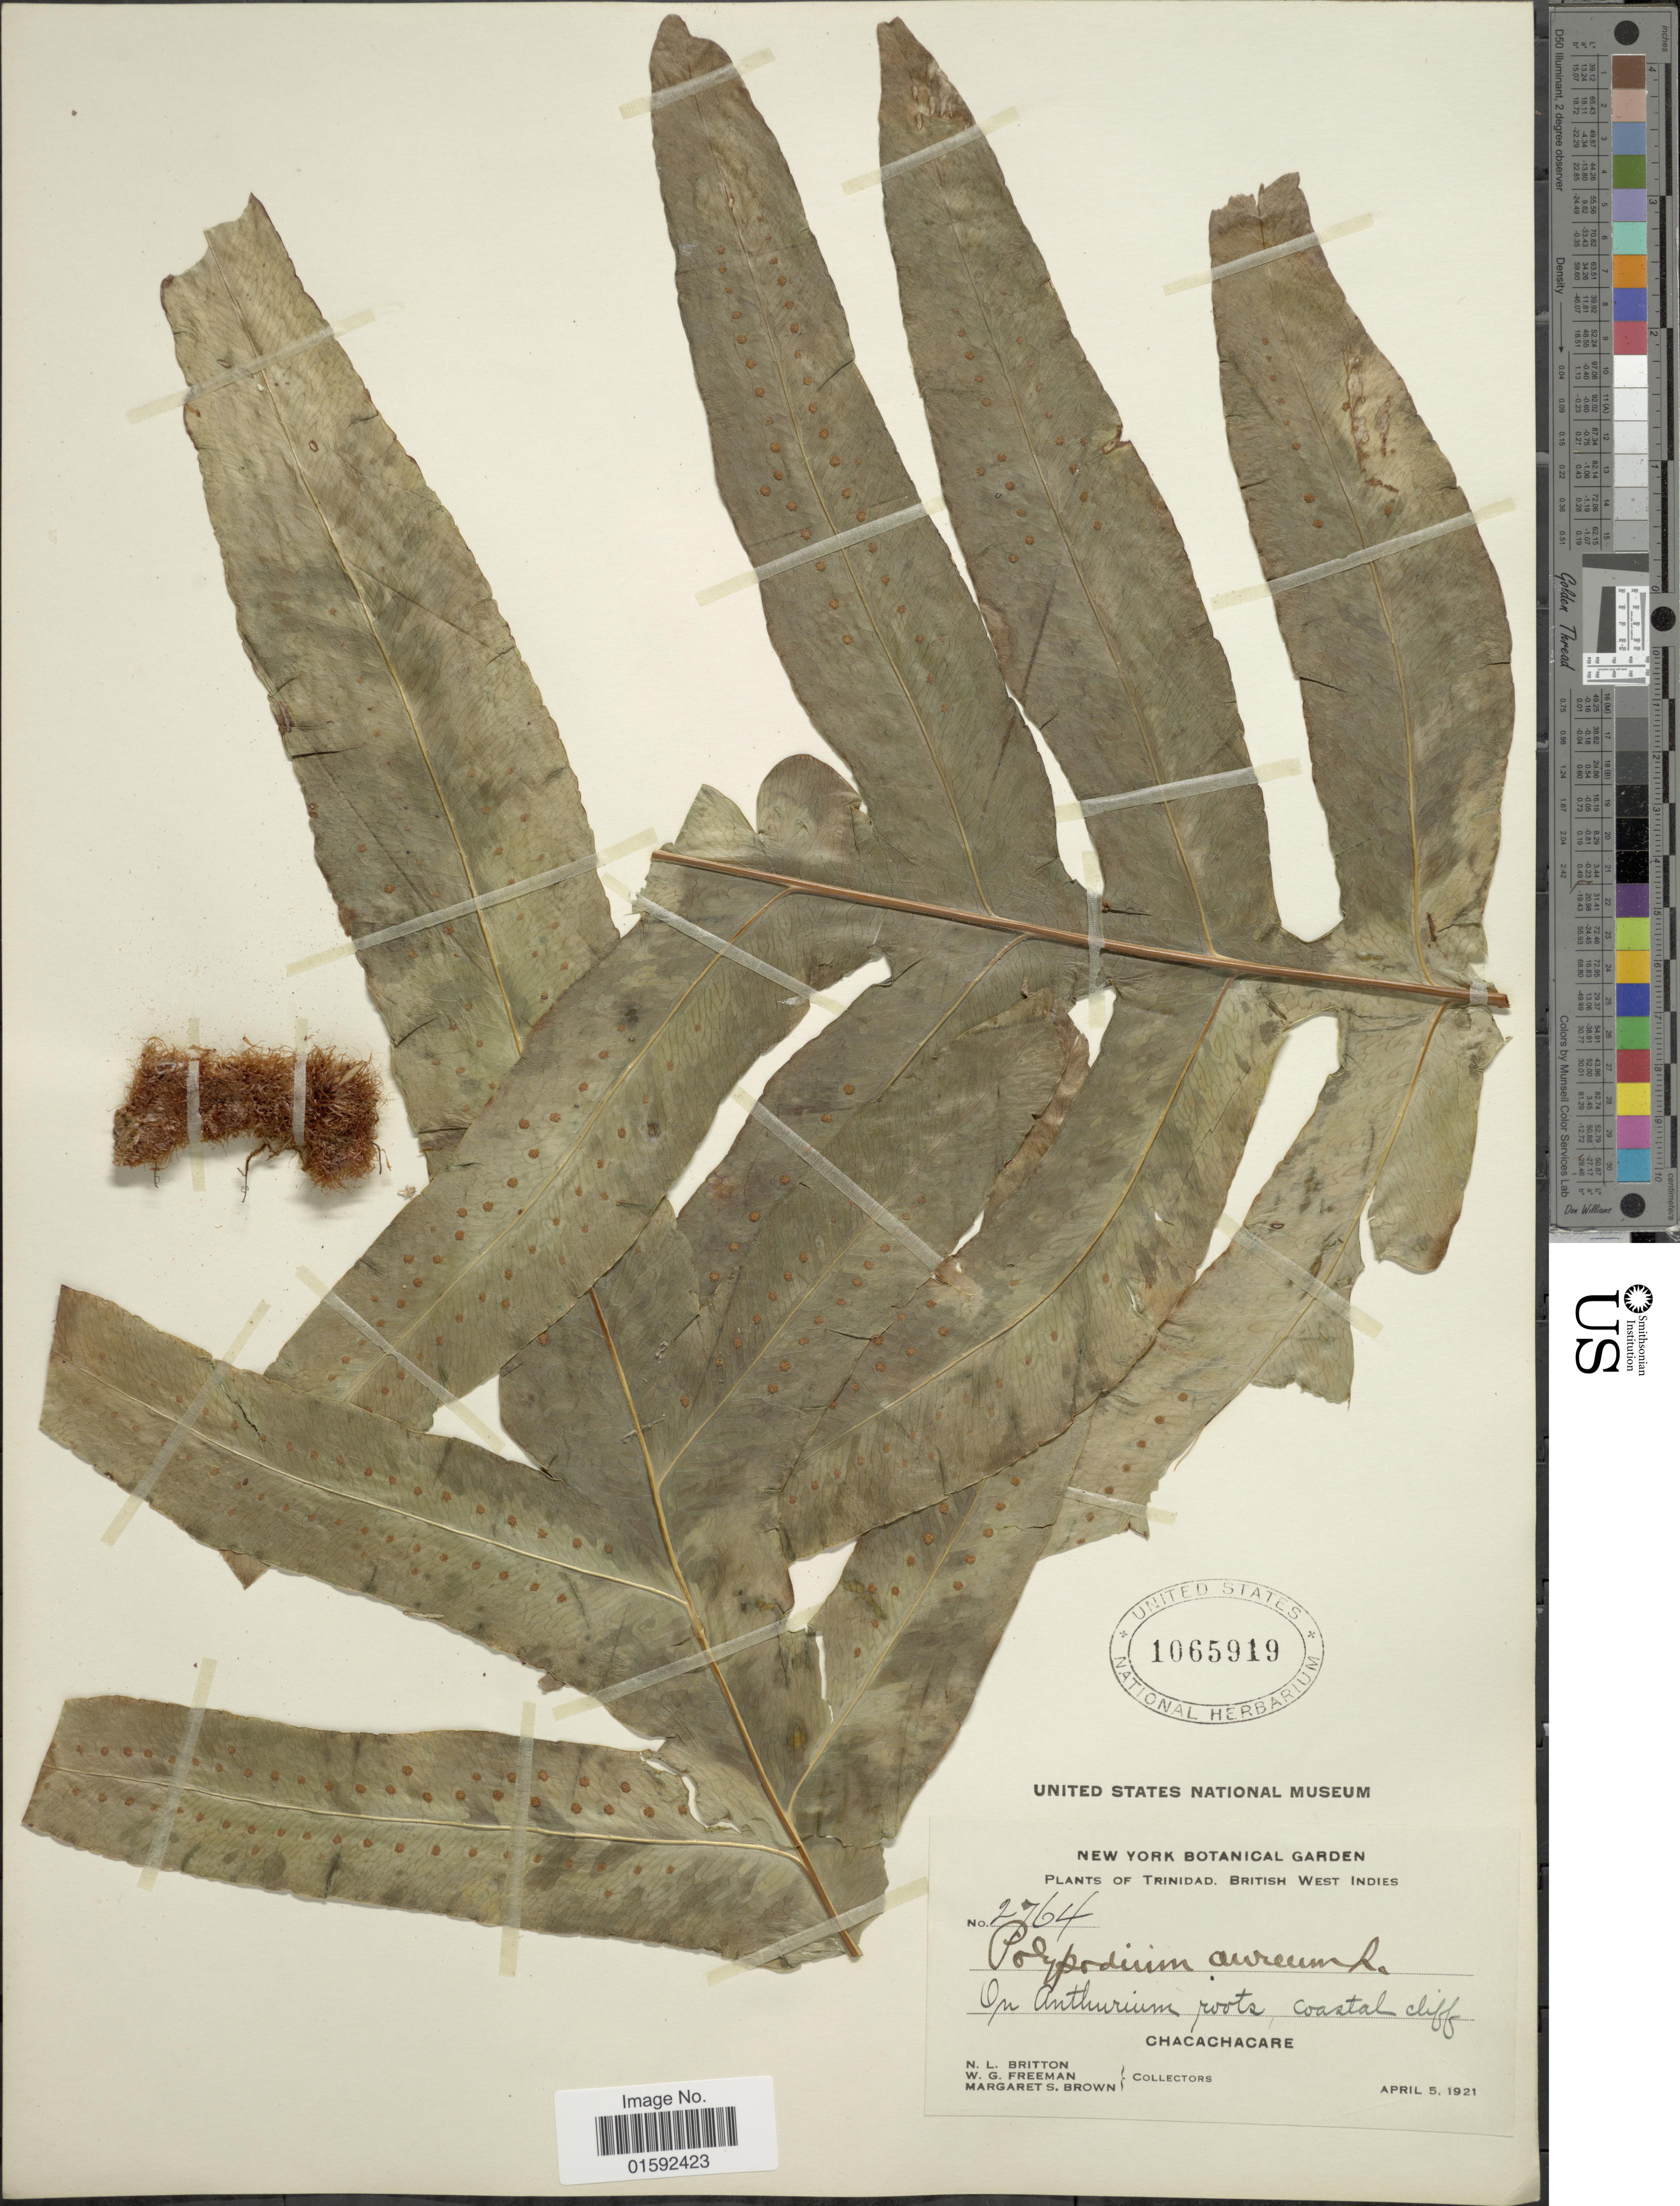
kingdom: Plantae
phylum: Tracheophyta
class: Polypodiopsida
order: Polypodiales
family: Polypodiaceae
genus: Phlebodium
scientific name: Phlebodium aureum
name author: (L.) J. Sm.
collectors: N. Britton, W. Freeman & M. S. Brown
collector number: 2764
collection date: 1921-04-05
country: Trinidad and Tobago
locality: Trinidad, British West Indies, Coastal Cliff, Chacachacare.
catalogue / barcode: US 1065919